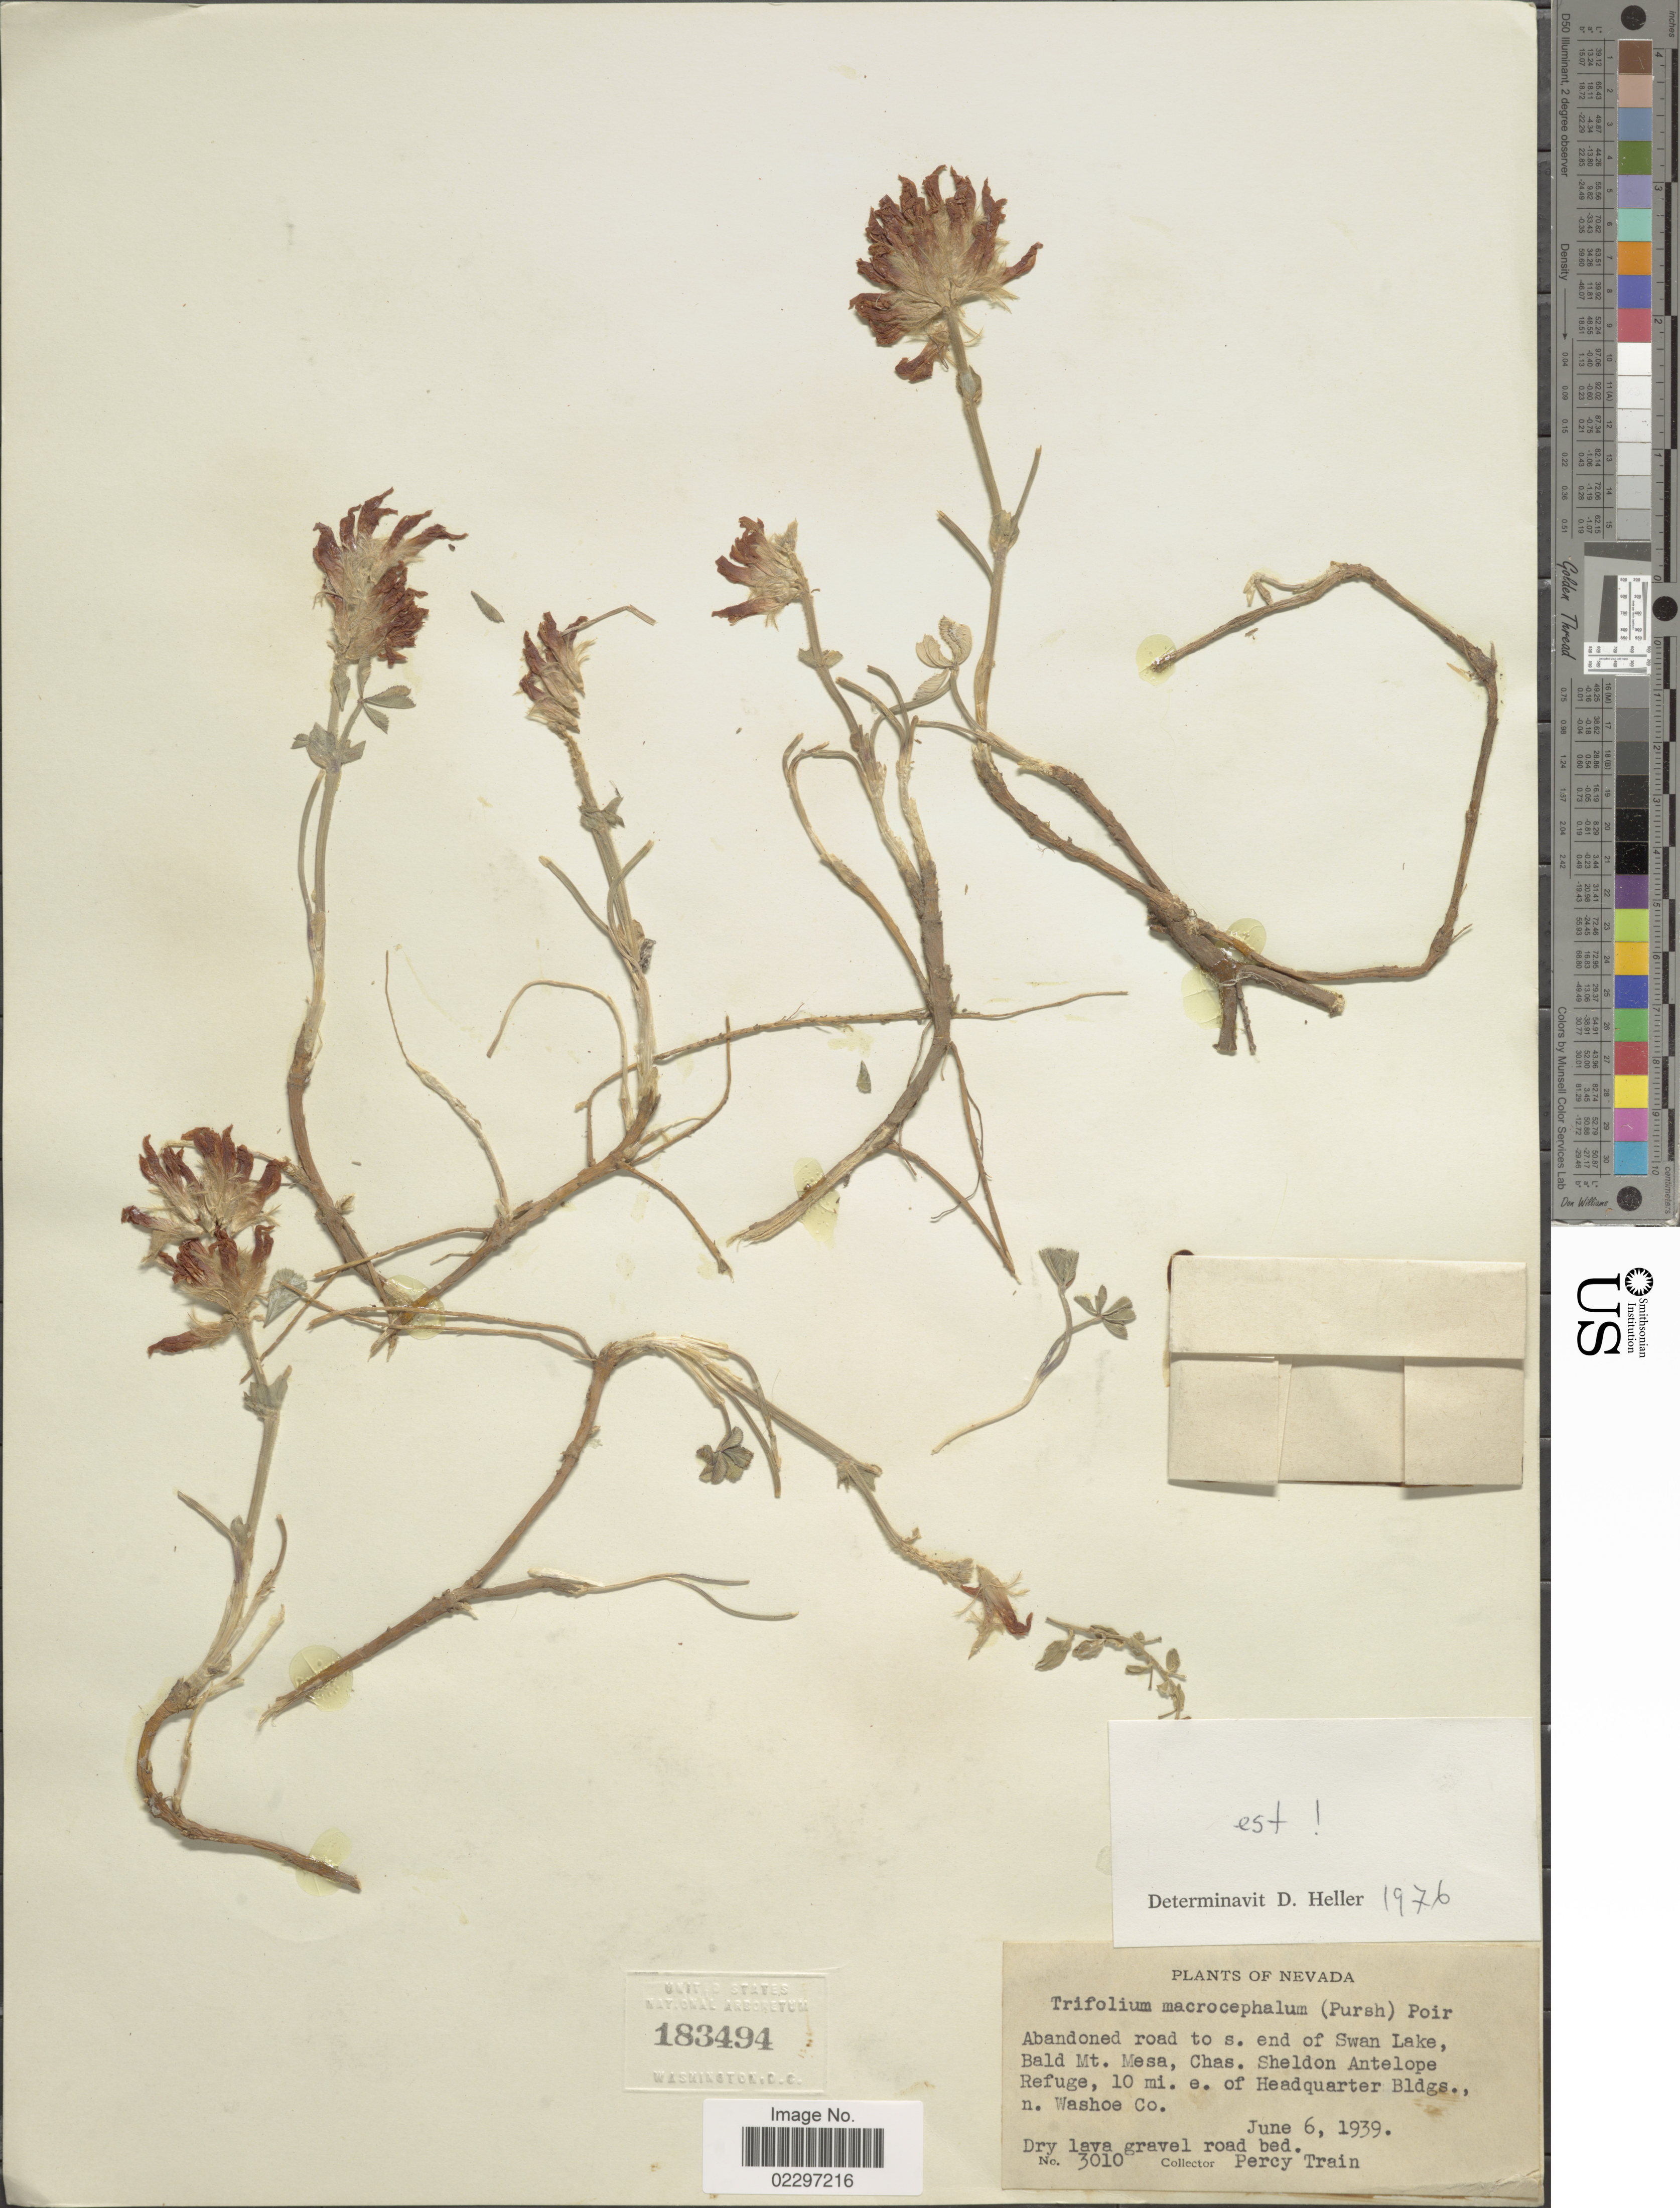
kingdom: Plantae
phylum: Tracheophyta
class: Magnoliopsida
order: Fabales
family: Fabaceae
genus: Trifolium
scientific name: Trifolium macrocephalum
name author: (Pursh) Poir.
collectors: P. Train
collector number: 3010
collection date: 1939-06-06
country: United States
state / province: Nevada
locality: Abandoned road to s. end of Swan Lake, Bald Mt. Mesa, Chas. Sheldon Antelope Refuge, 10 mi. e. of Headquarter Bldgs., n. Washoe Co.